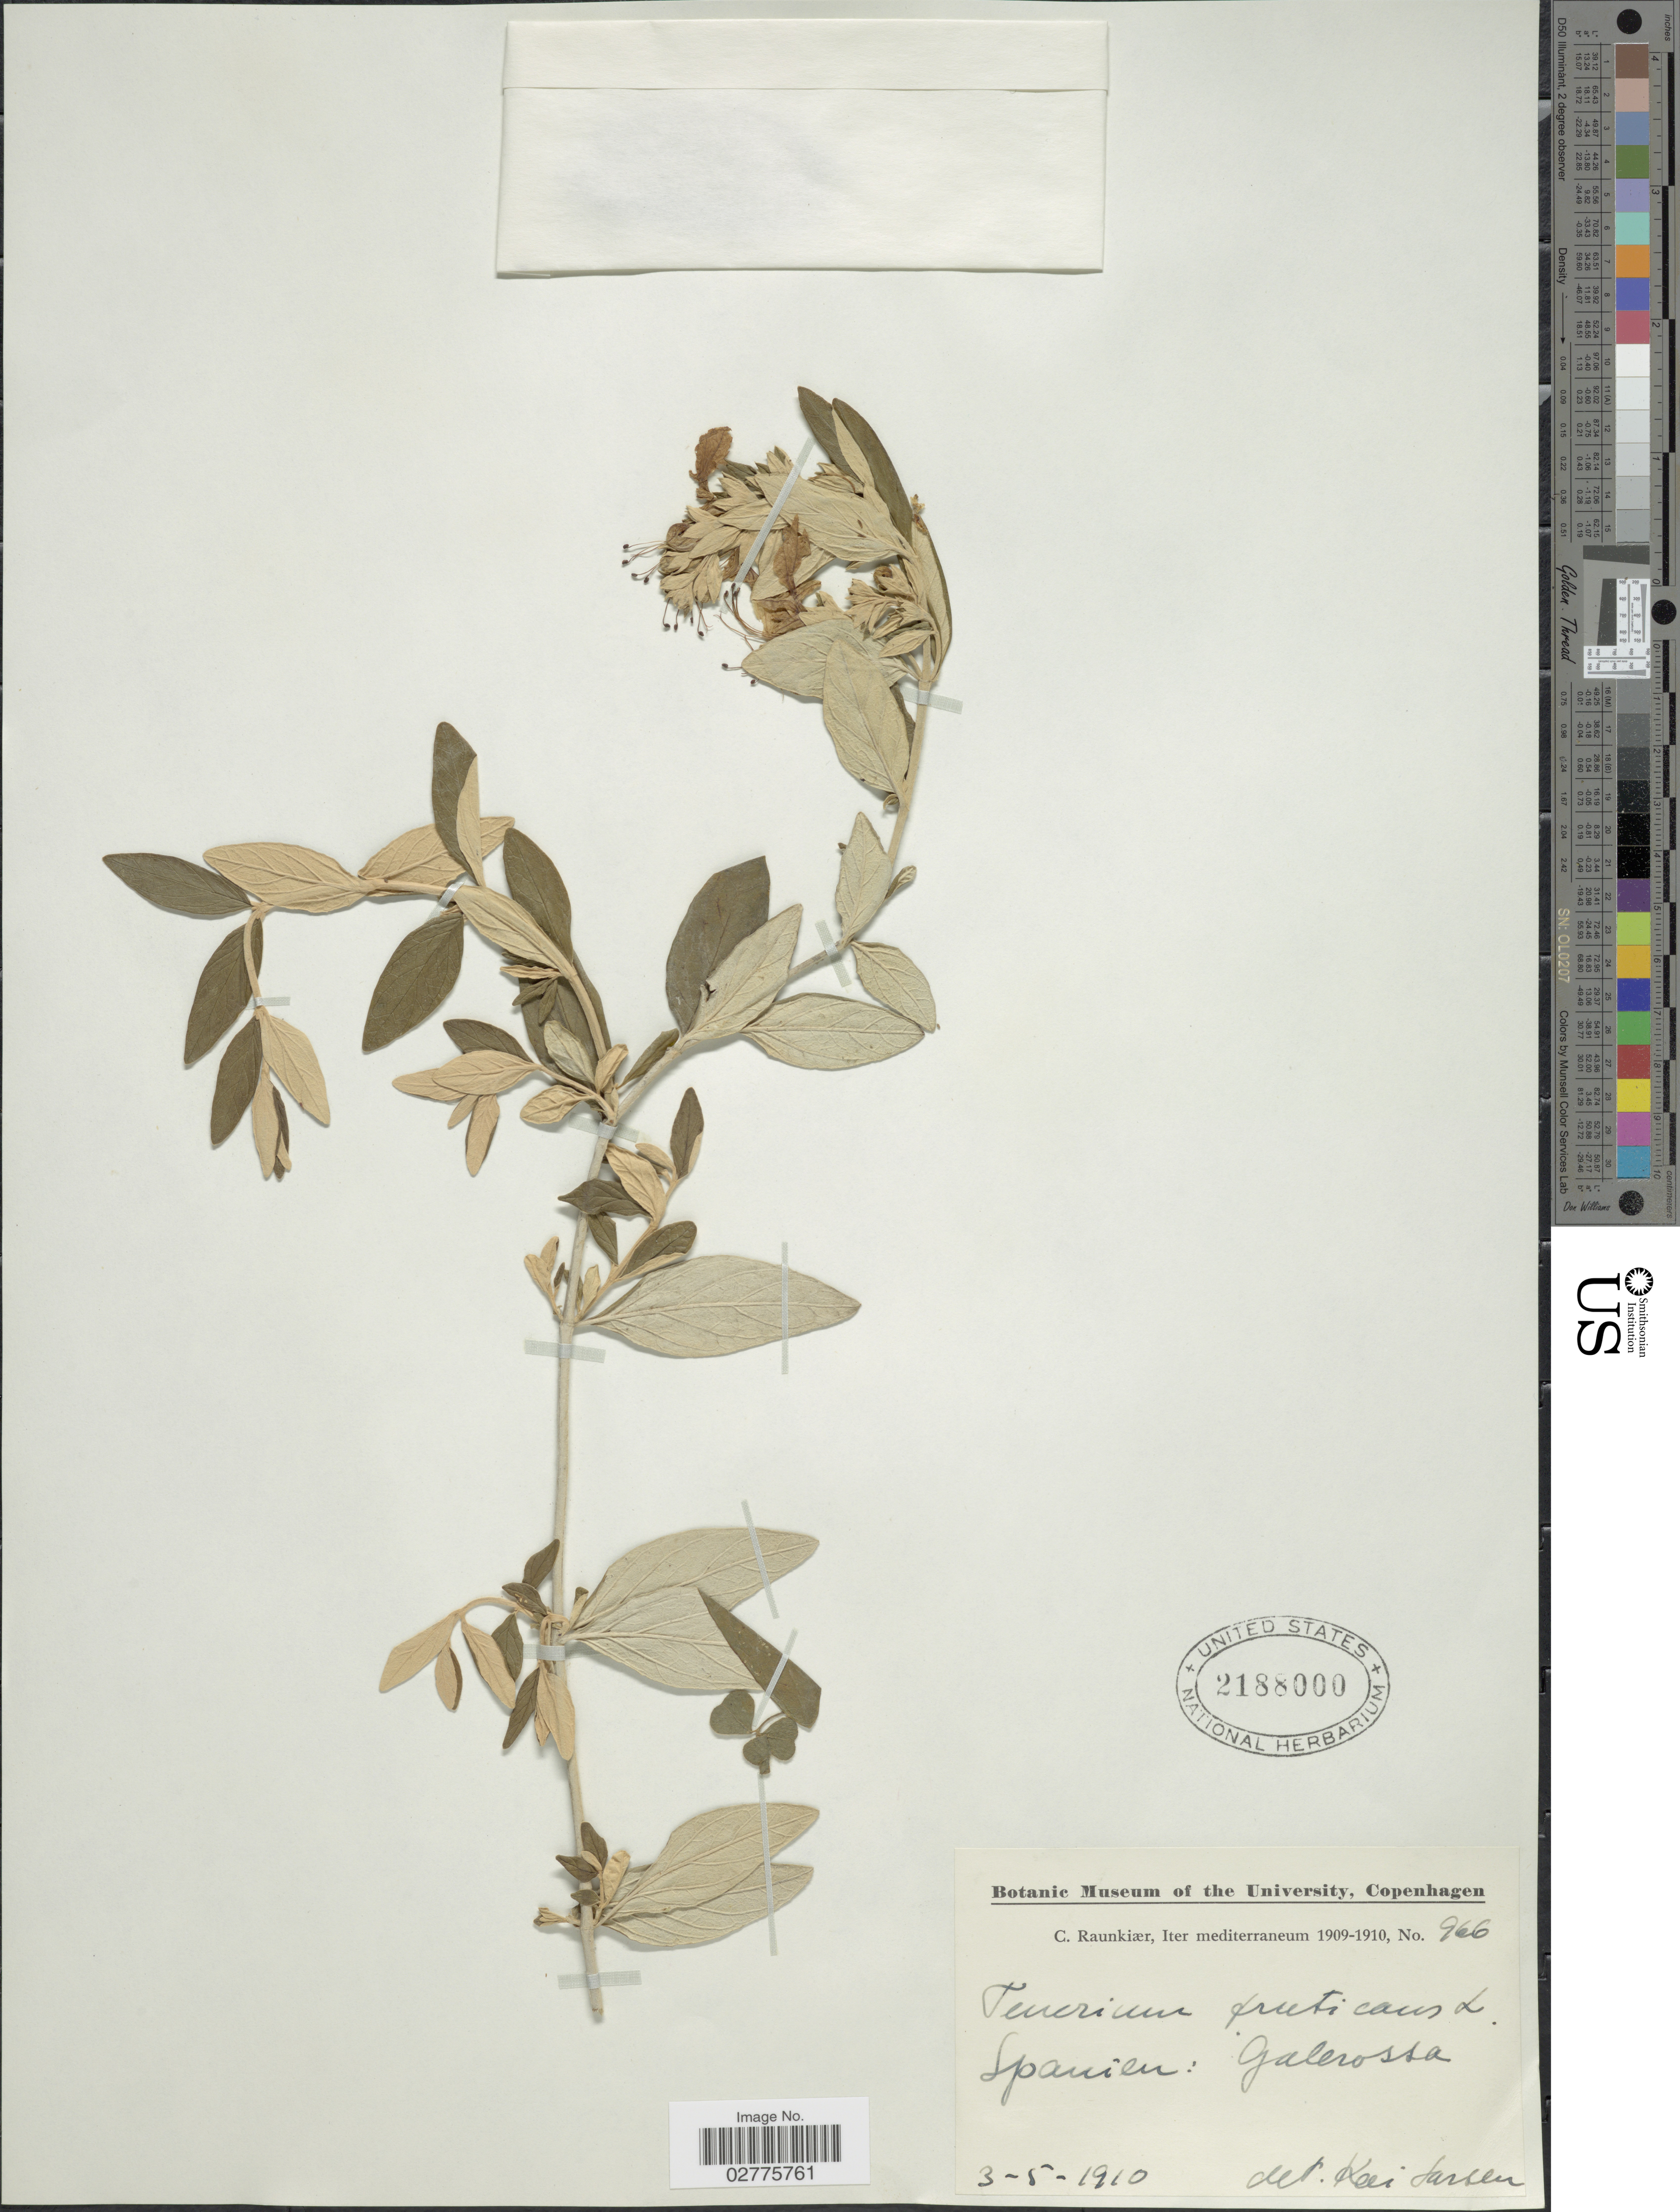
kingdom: Plantae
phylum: Tracheophyta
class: Magnoliopsida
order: Lamiales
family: Lamiaceae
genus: Teucrium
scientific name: Teucrium fruticans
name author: L.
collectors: C. Raunkiær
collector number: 966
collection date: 1910-05-03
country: Spain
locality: Mediterraneum. Spanien: Galerossa.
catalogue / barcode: US 2188000